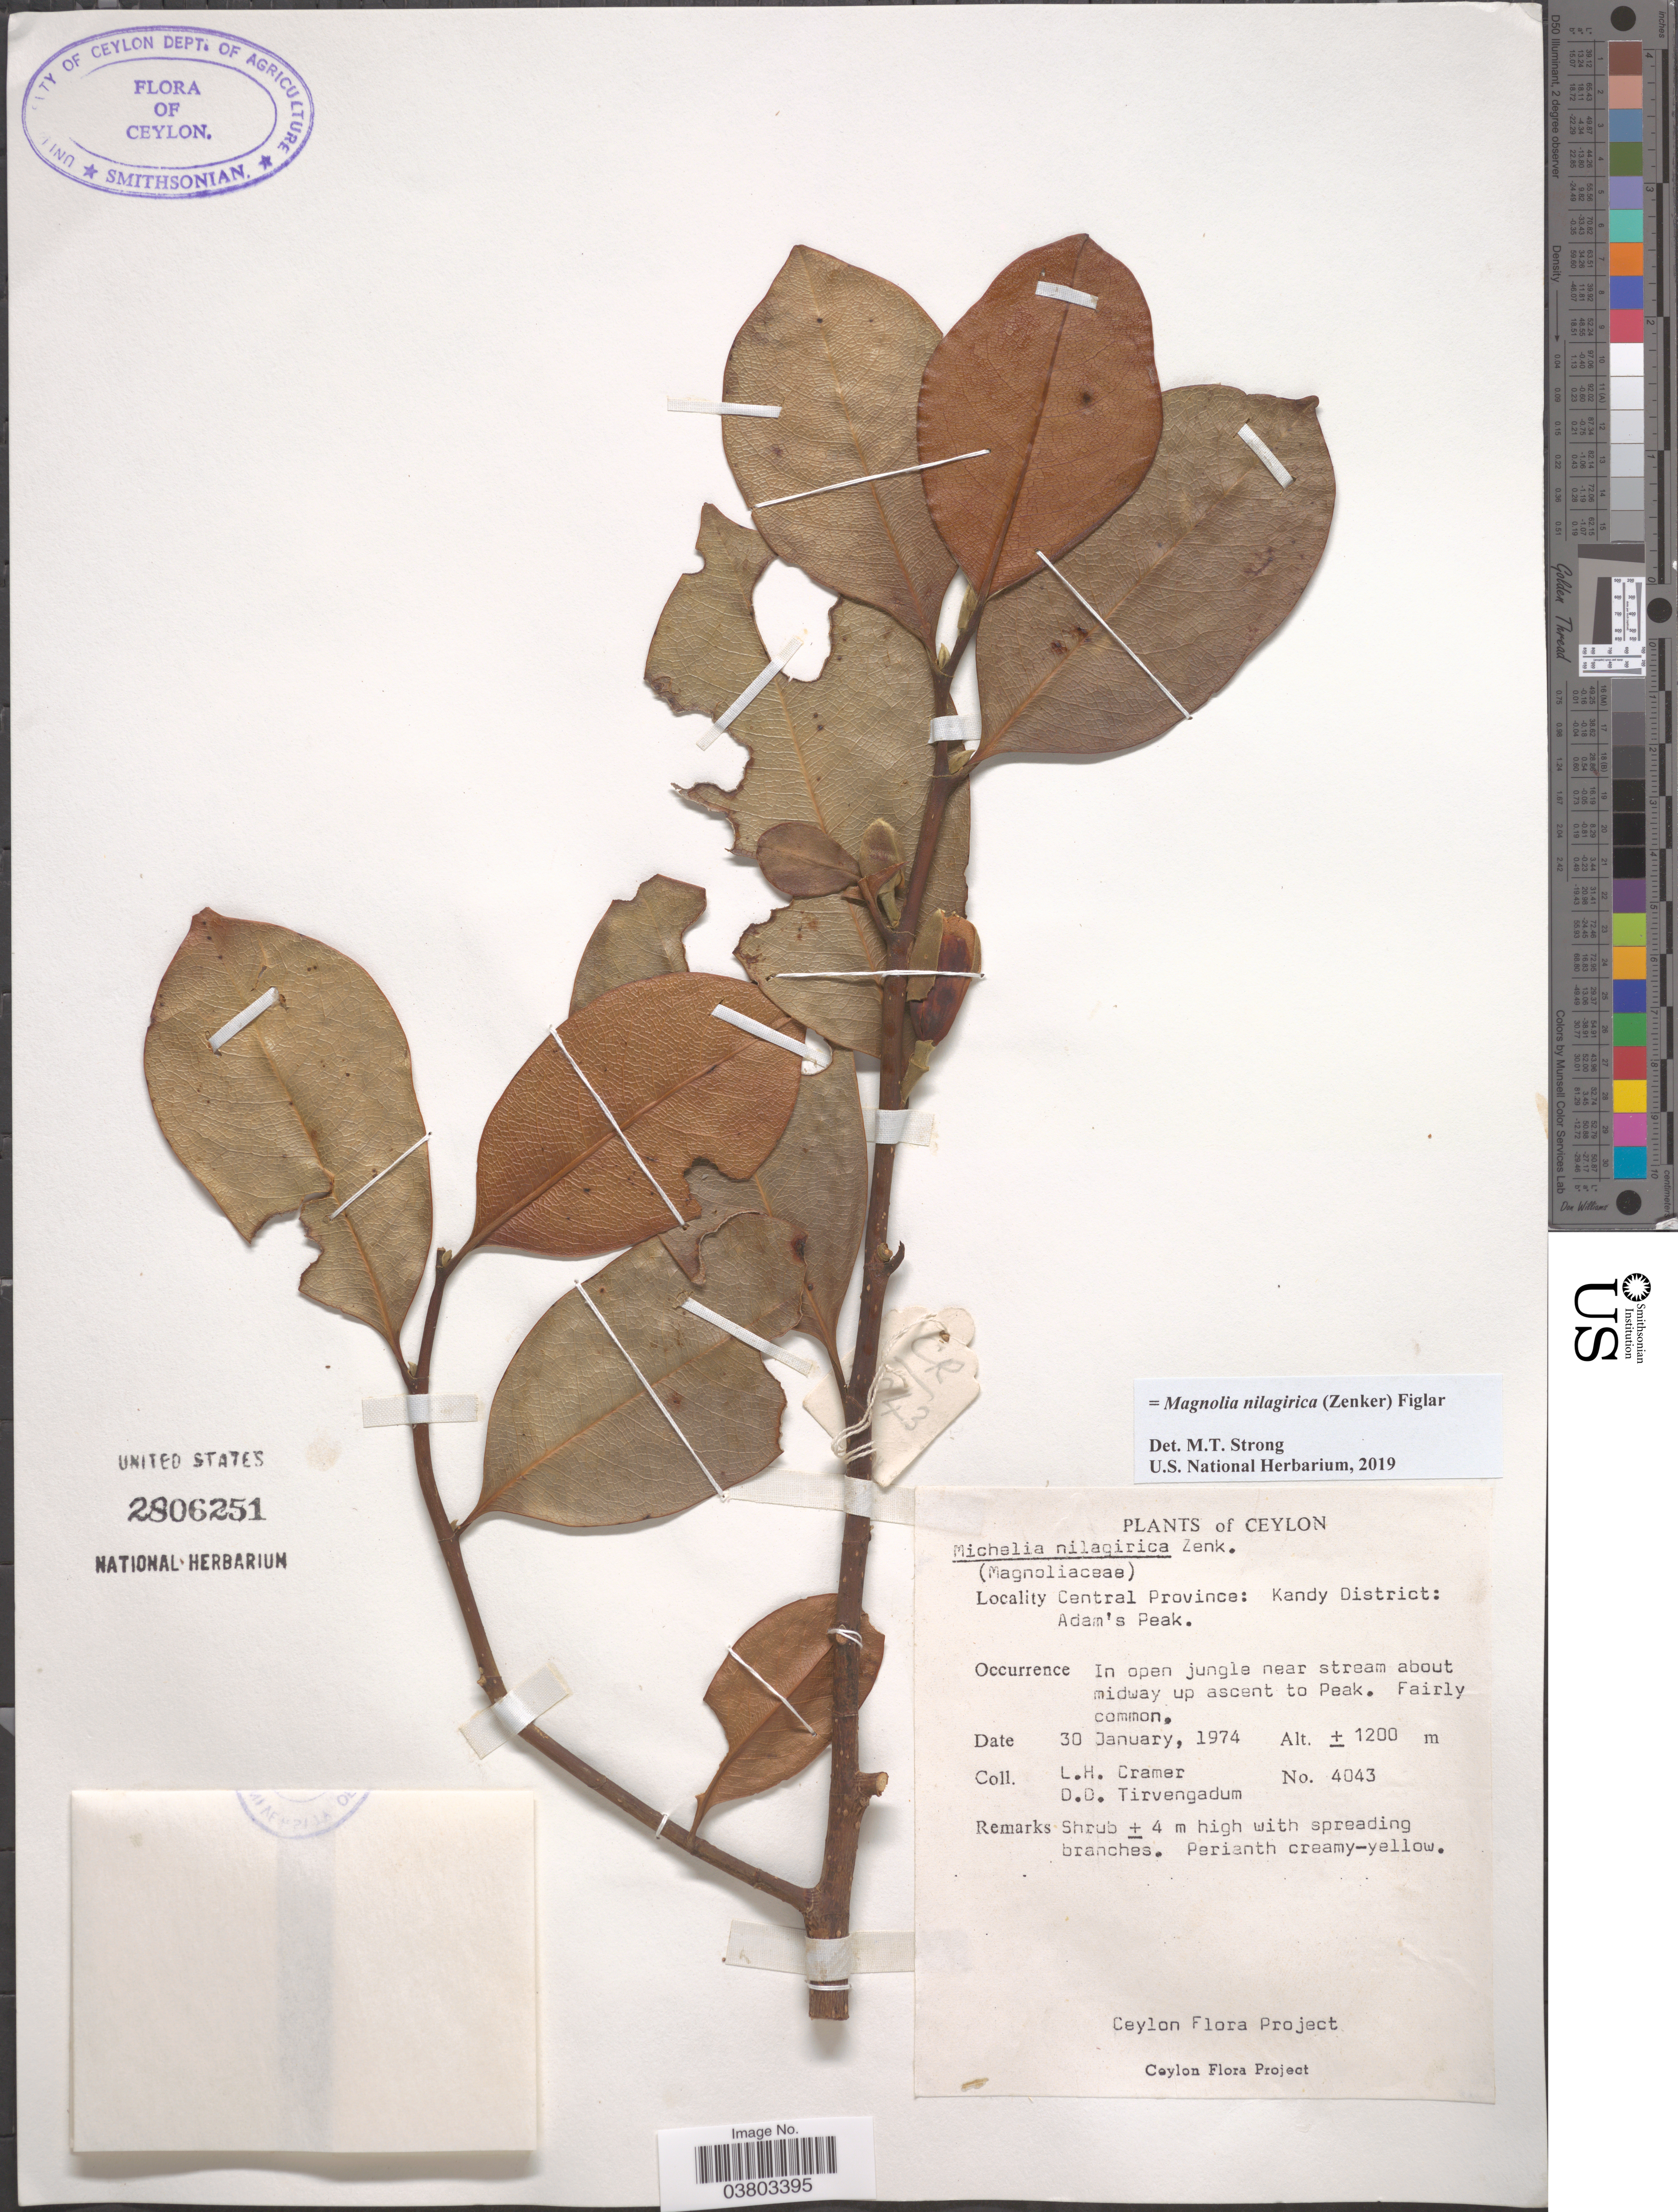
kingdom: Plantae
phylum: Tracheophyta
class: Magnoliopsida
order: Magnoliales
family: Magnoliaceae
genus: Magnolia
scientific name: Magnolia nilagirica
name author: (Zenker) Figlar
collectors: L. H. Cramer & D. Tirvengadum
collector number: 4043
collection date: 1974-01-30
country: Sri Lanka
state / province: Central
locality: Ceylon. Kandy District: Adam's Peak. In open jungle near stream about midway up ascent to Peak.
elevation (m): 1200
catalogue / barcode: US 2806251